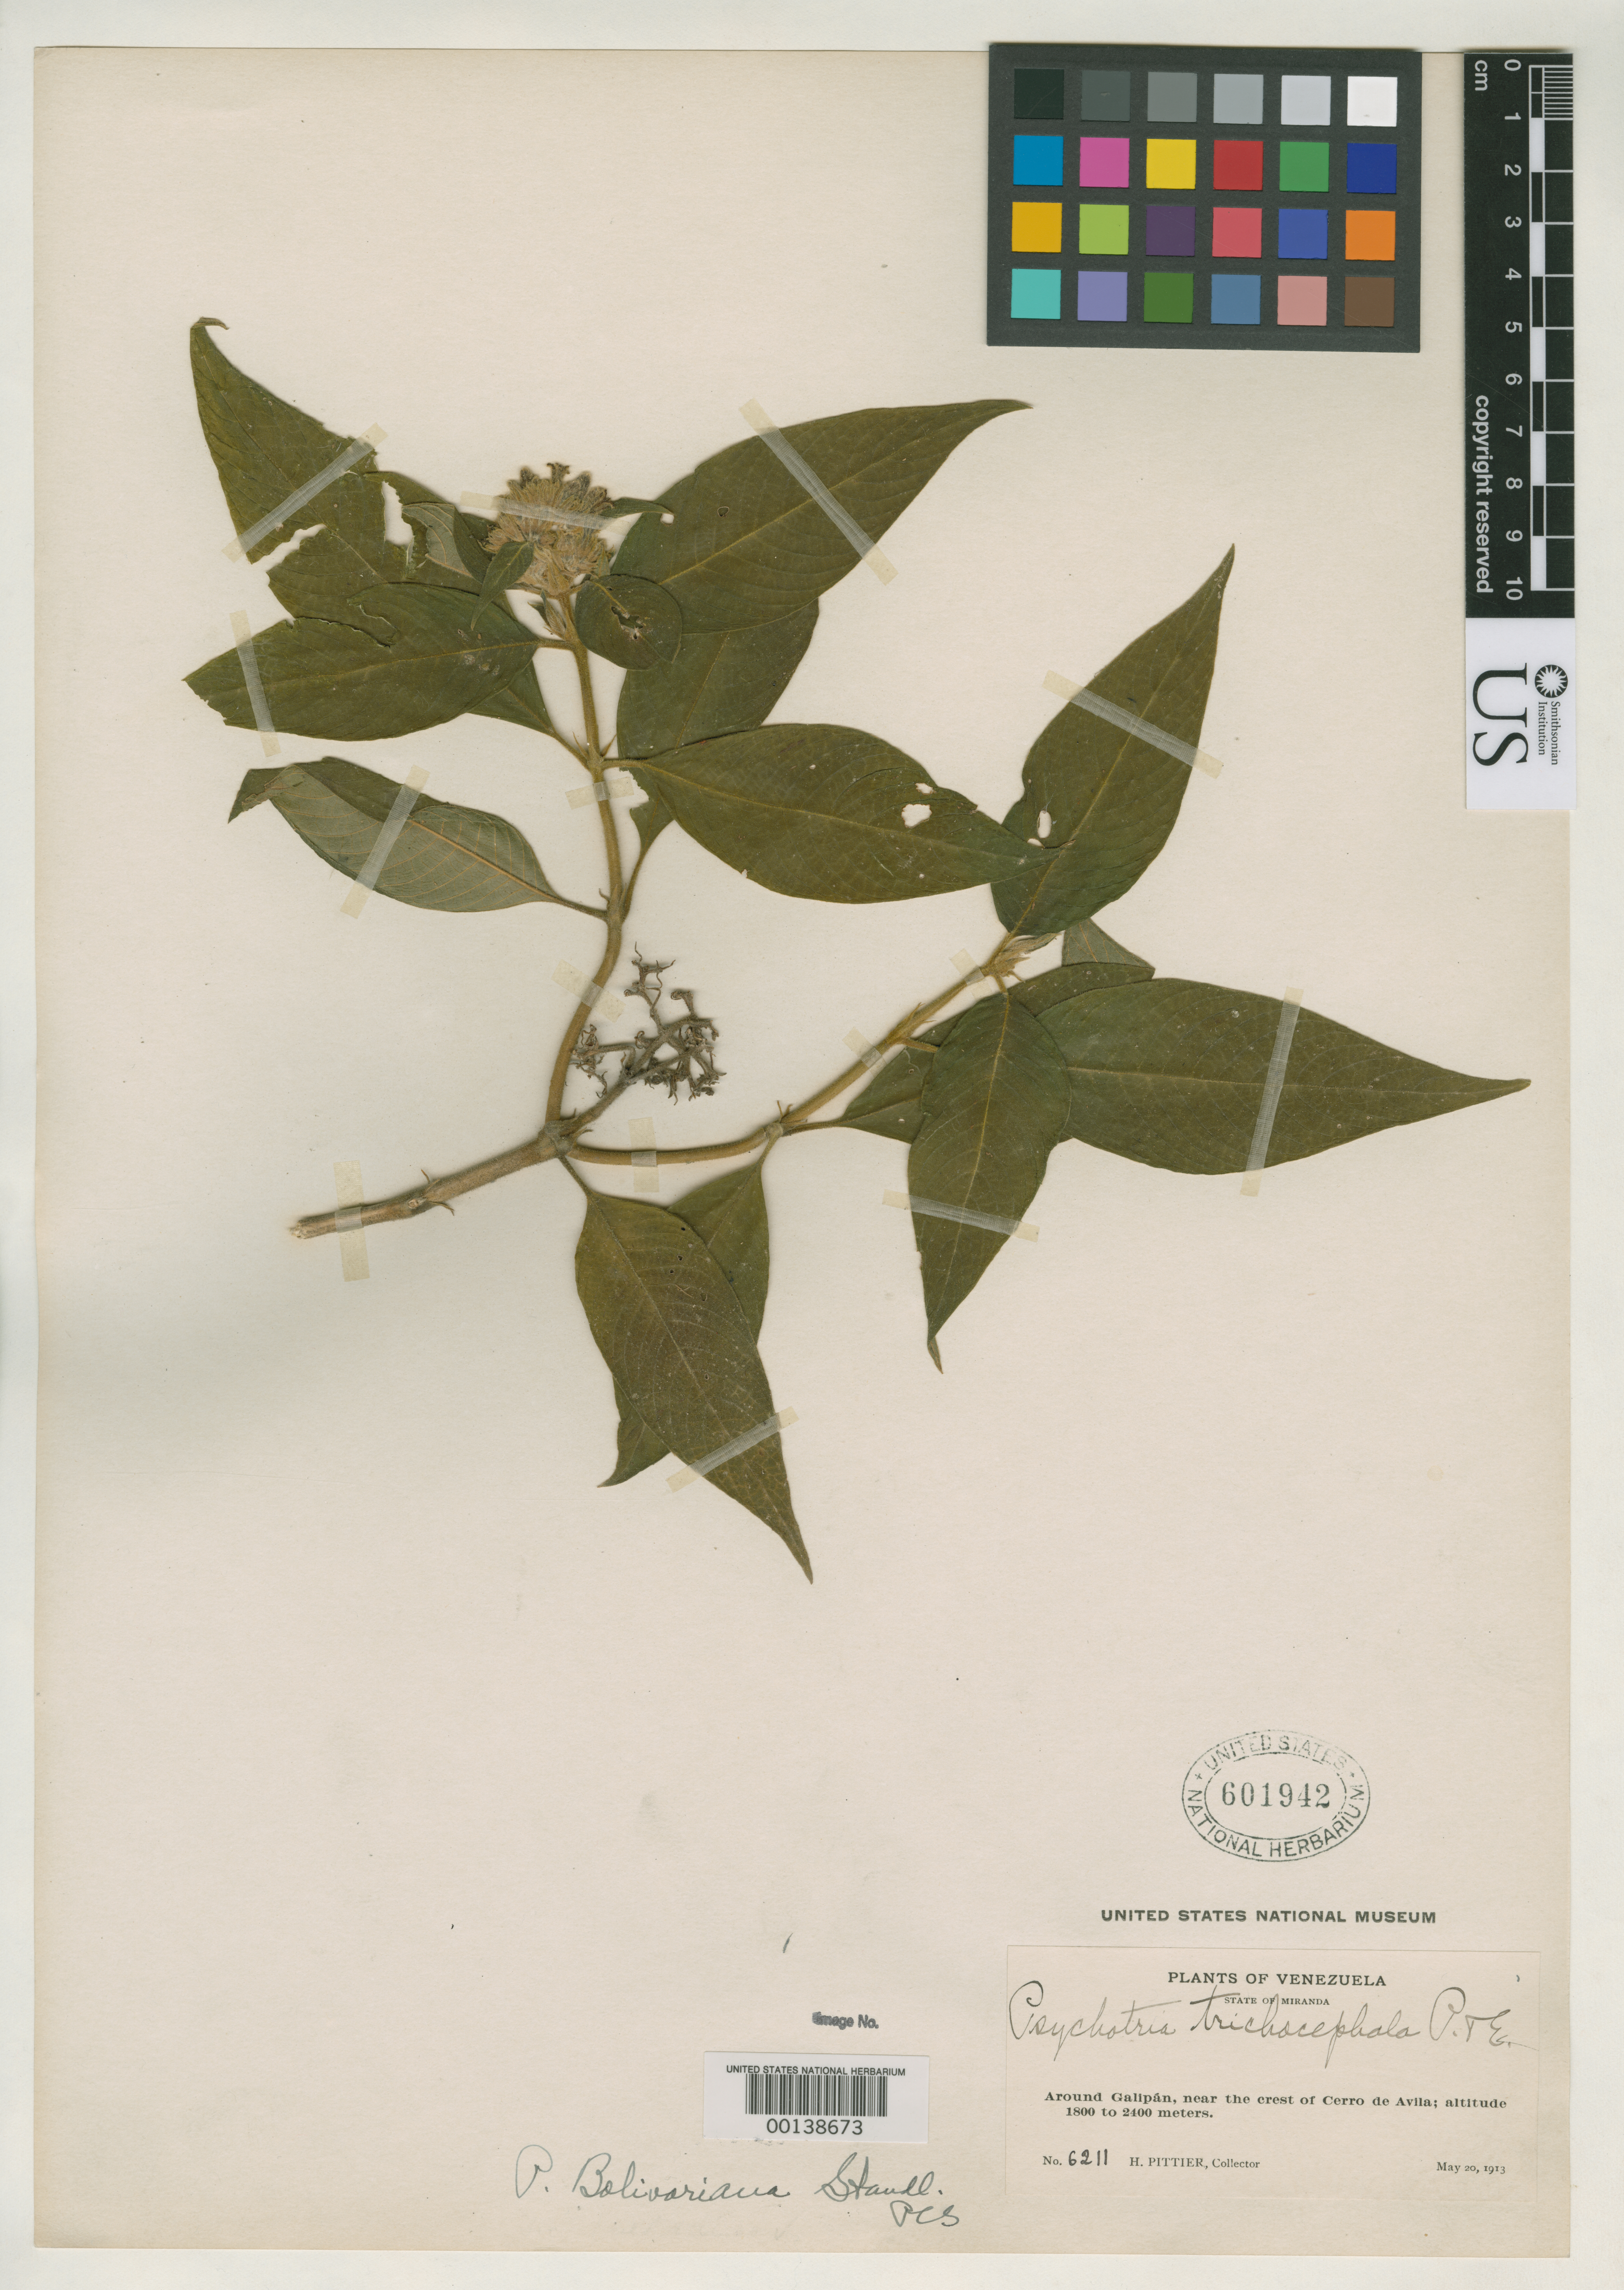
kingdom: Plantae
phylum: Tracheophyta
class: Magnoliopsida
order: Gentianales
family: Rubiaceae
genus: Psychotria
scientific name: Psychotria bolivariana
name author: Standl.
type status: Isotype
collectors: H. F. Pittier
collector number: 6211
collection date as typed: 20 May 1913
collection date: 1913-05-20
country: Venezuela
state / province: Miranda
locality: Galipan, near crest of Cerro de Avila.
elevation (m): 1800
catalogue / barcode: US 601942